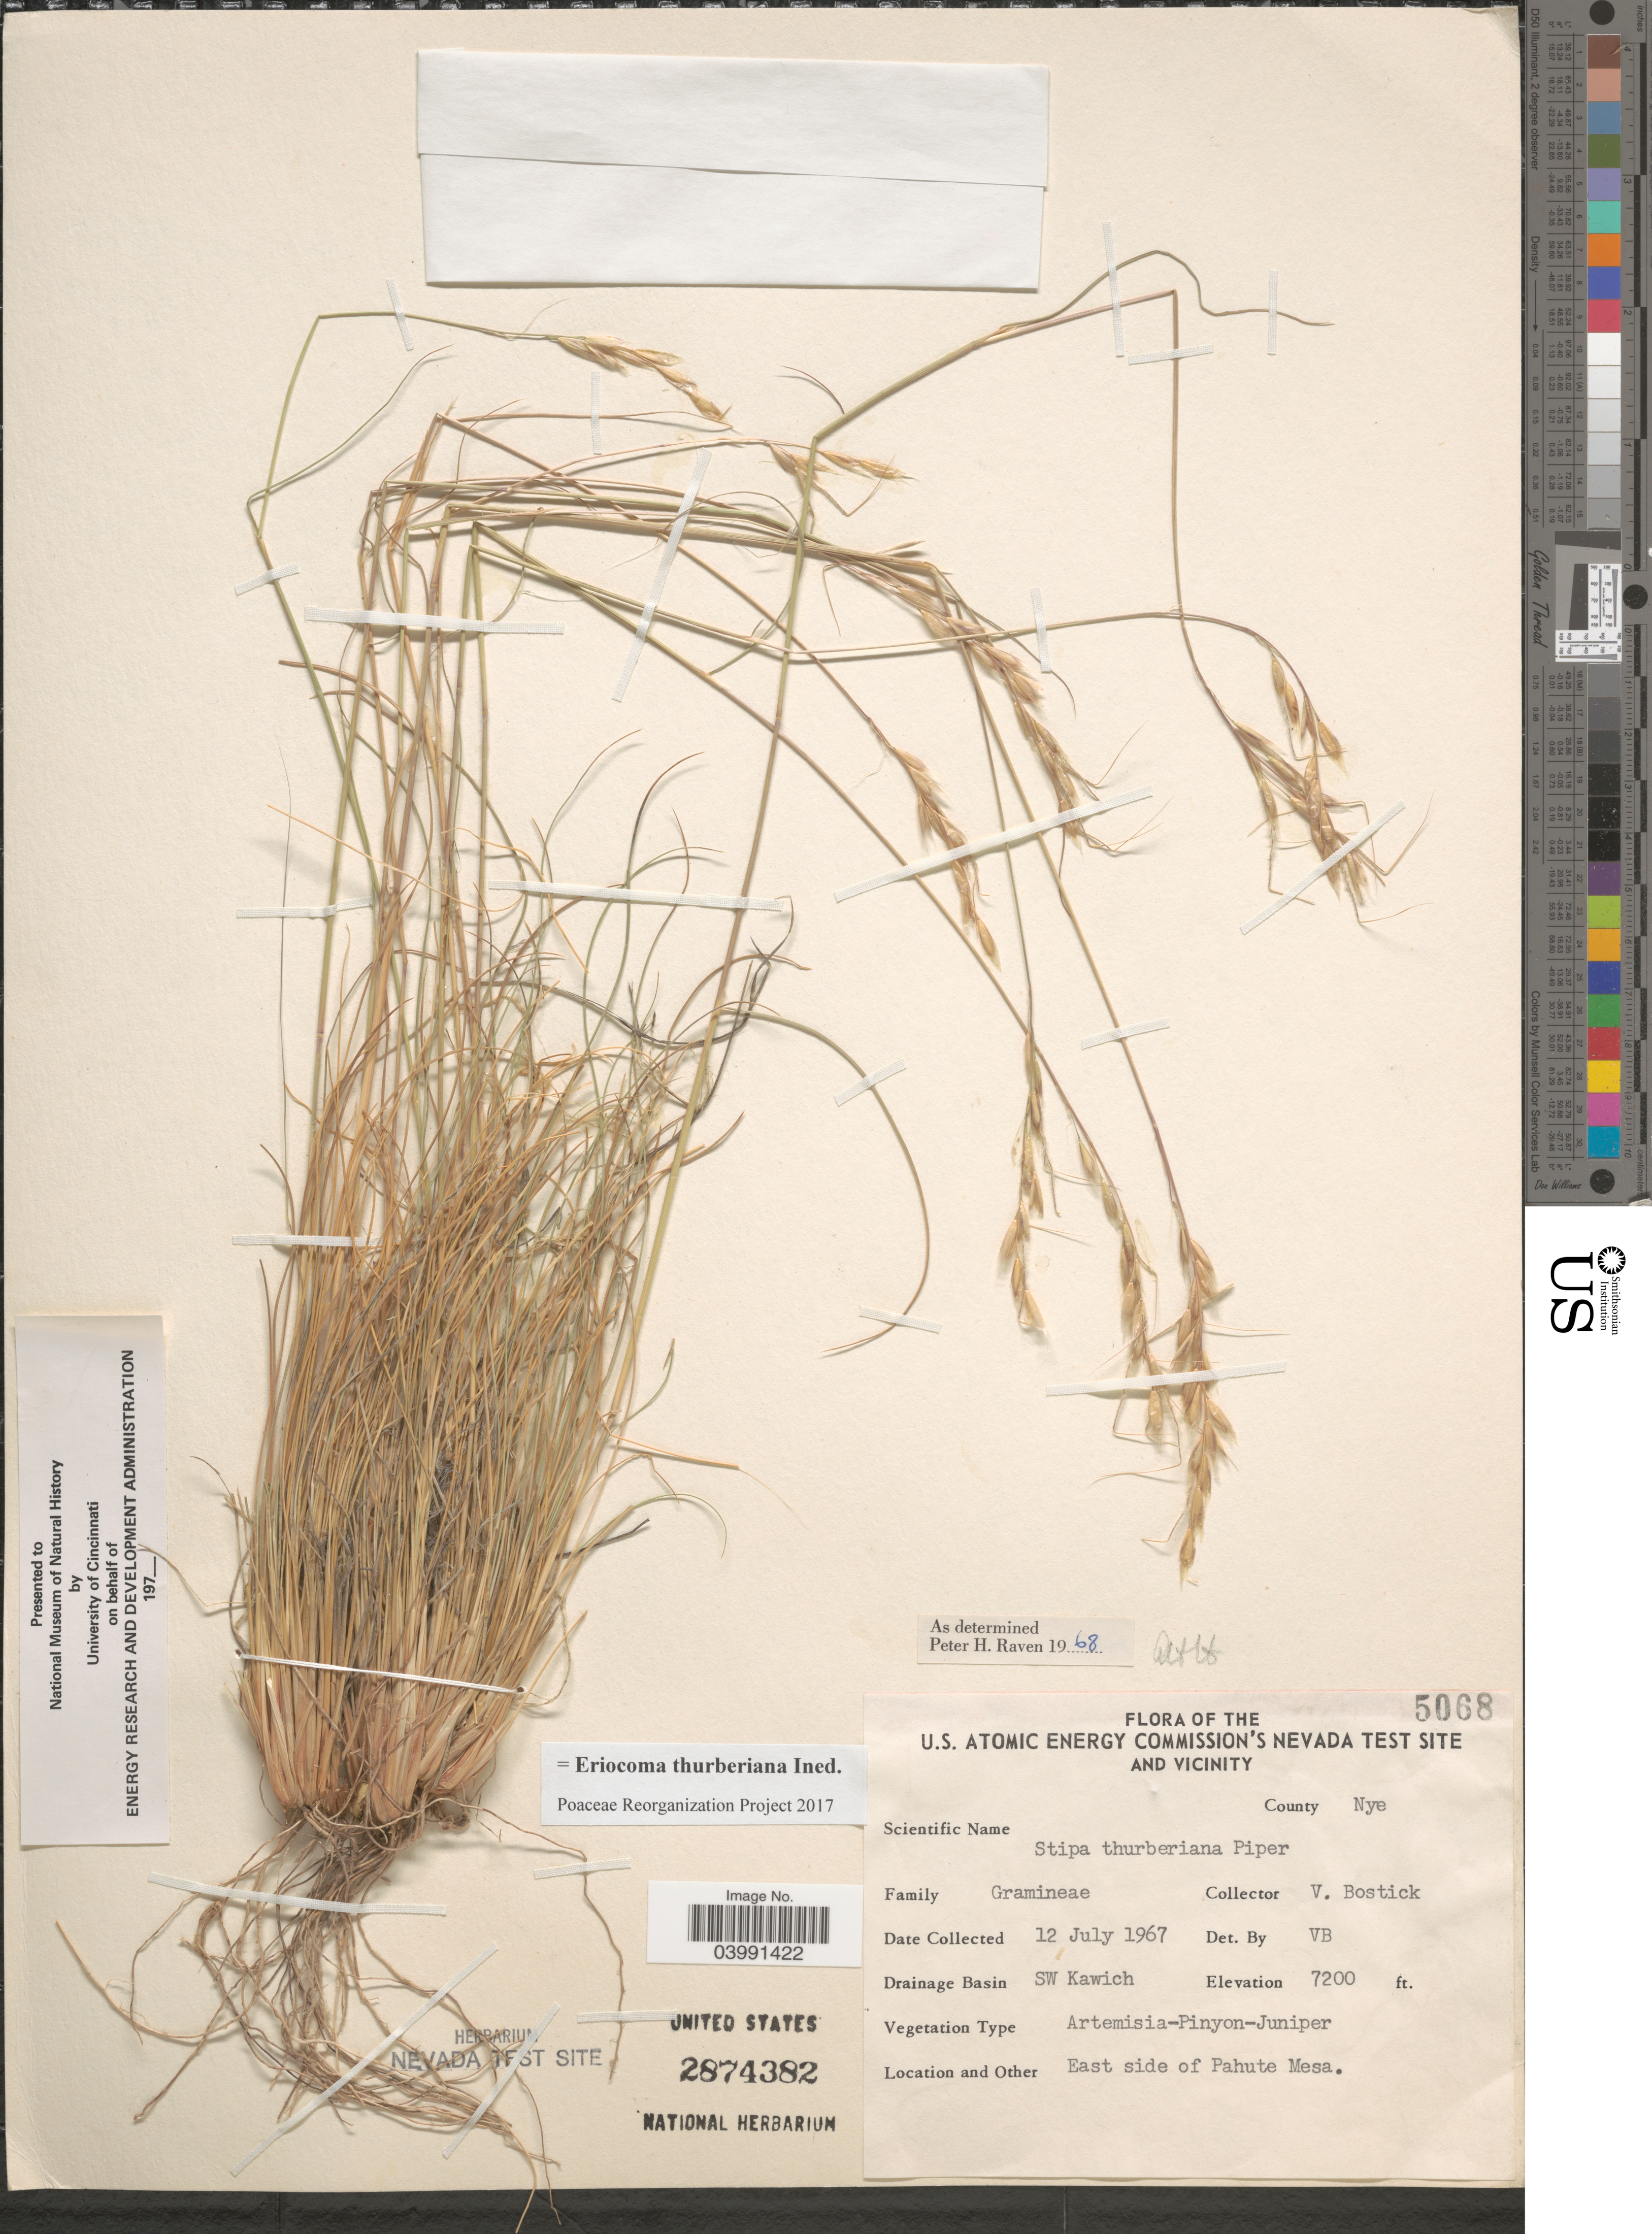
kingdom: Plantae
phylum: Tracheophyta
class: Liliopsida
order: Poales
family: Poaceae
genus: Eriocoma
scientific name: Eriocoma thurberiana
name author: (Piper) Romasch.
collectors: V. Bostick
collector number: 5068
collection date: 1967-07-12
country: United States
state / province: Nevada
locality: The U.S. Atomic Energy Commission's Nevada Test Site and Vicinity. County Nye. Drainage Basin SW Kawich. East side of Pahute Mesa.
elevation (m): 2195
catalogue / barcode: US 2874382